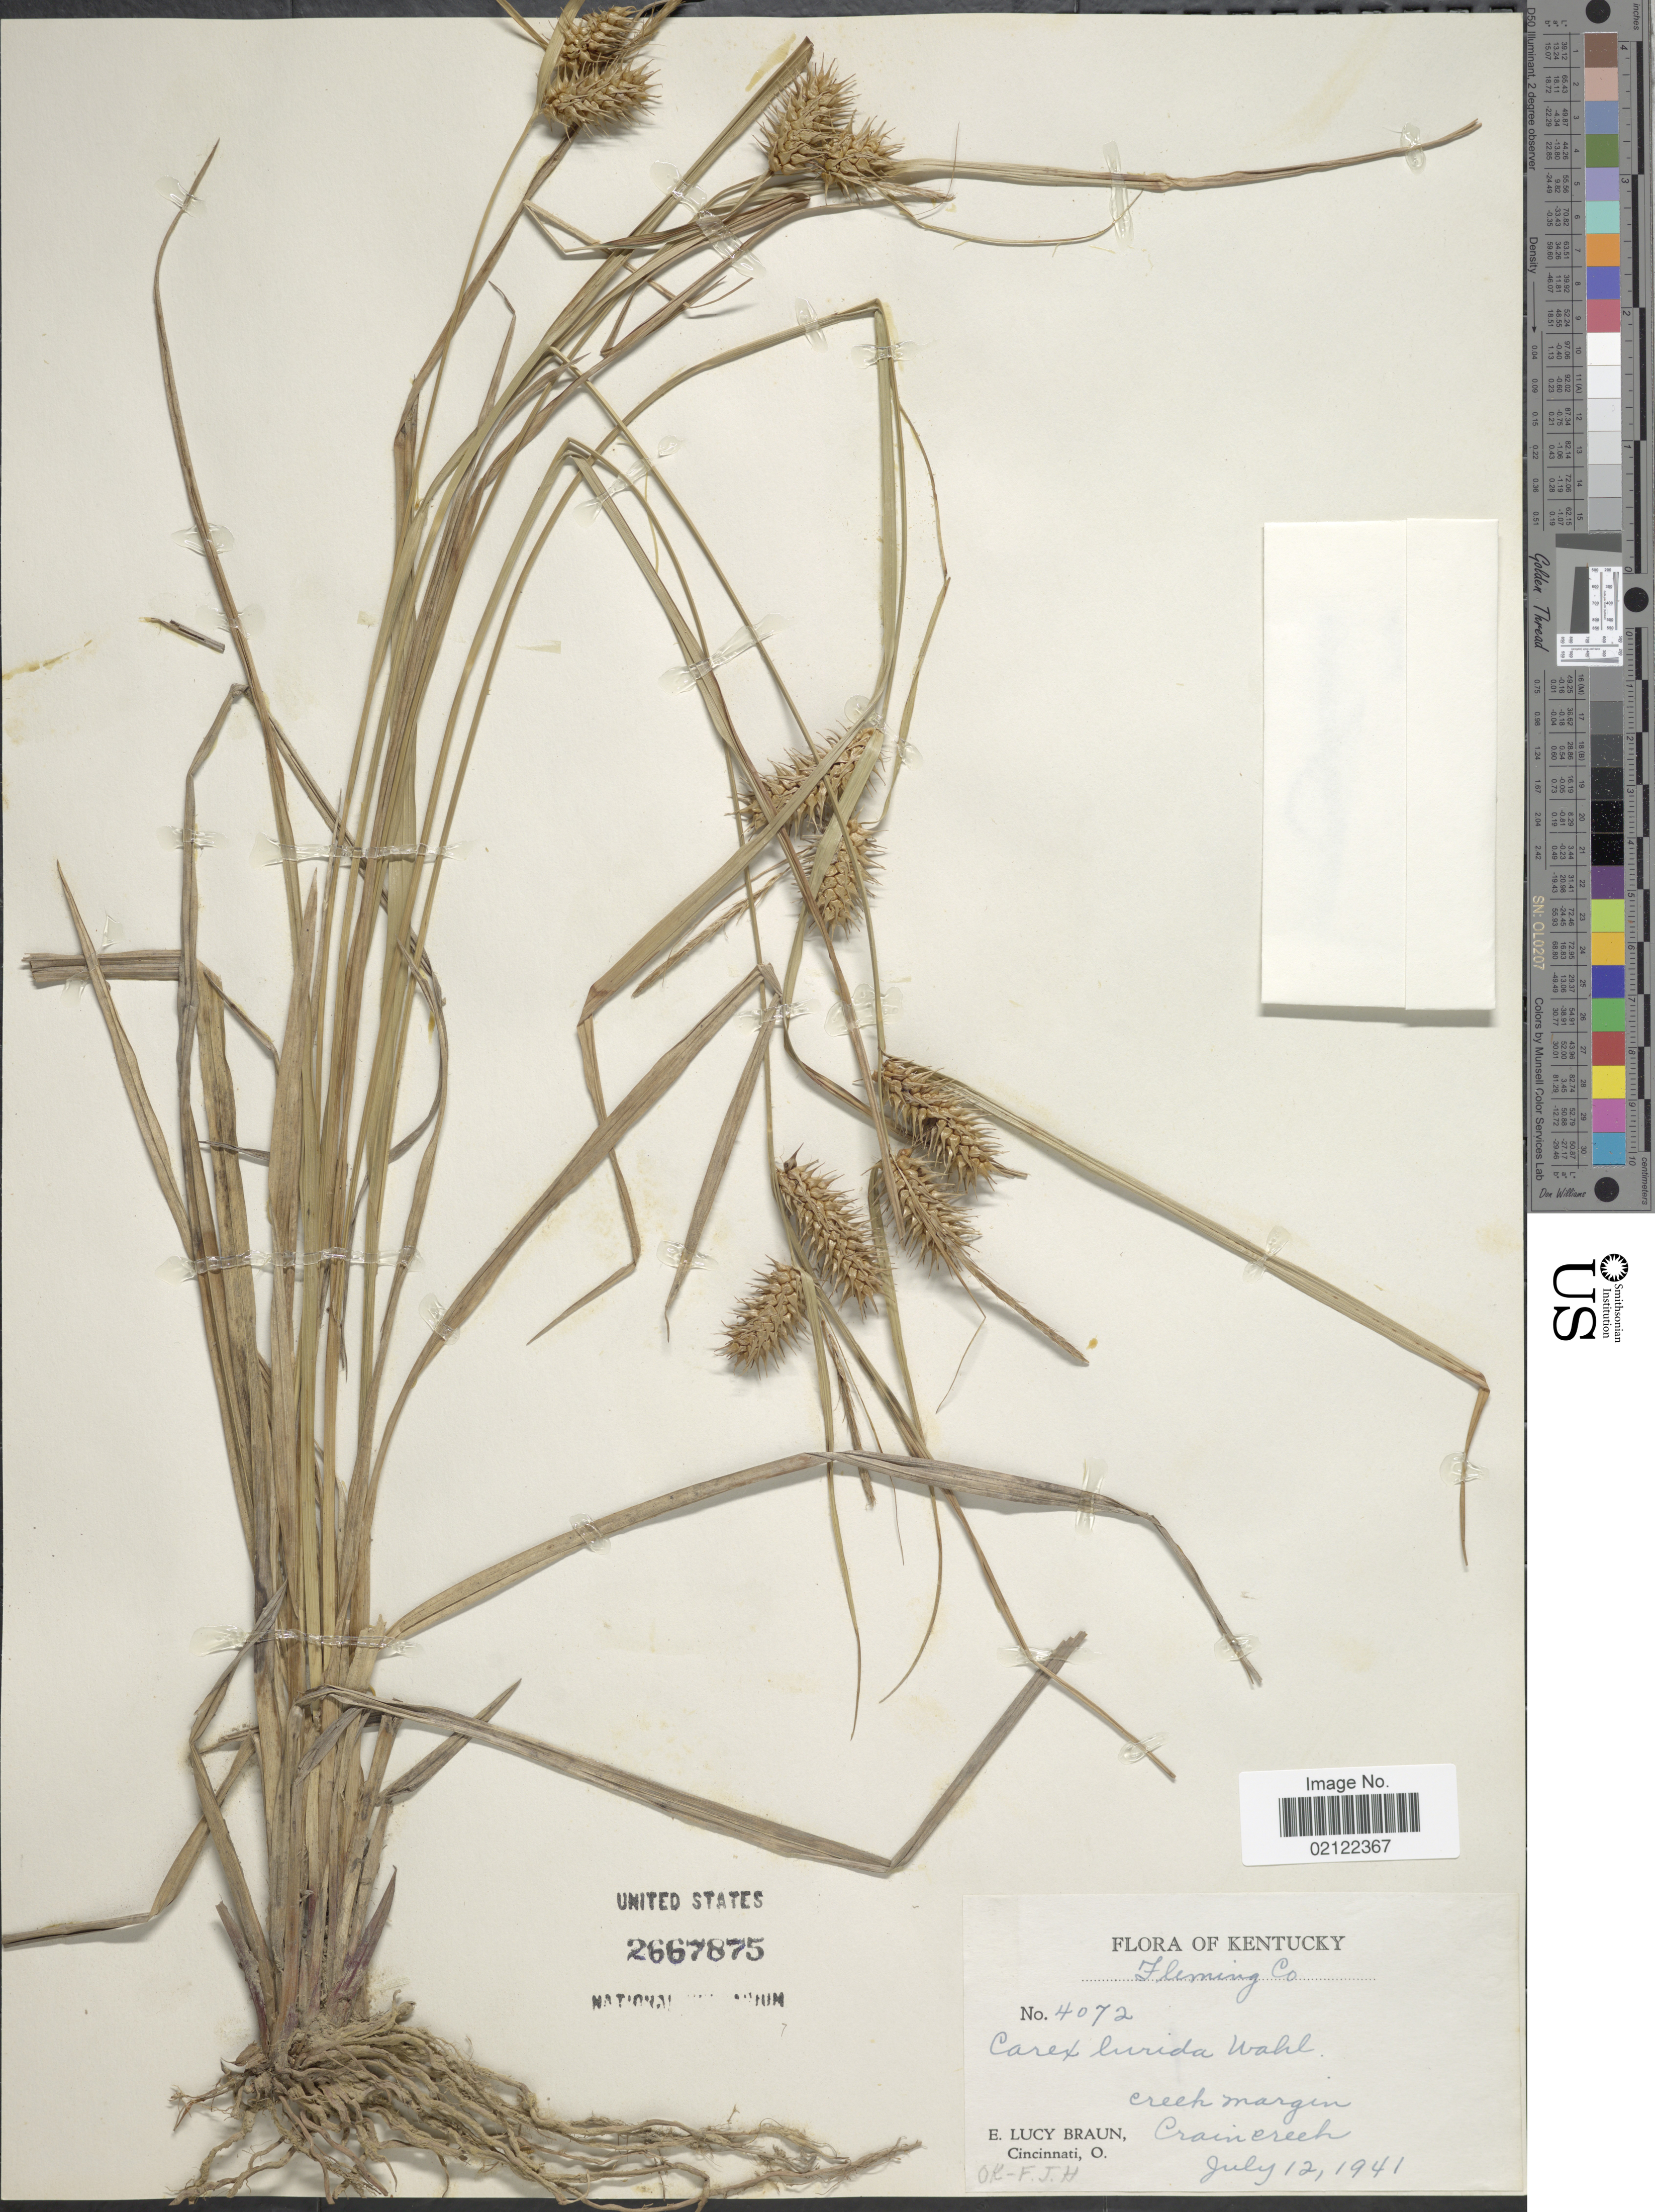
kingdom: Plantae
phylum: Tracheophyta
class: Liliopsida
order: Poales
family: Cyperaceae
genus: Carex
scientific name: Carex lurida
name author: Wahlenb.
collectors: E. L. Braun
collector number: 4072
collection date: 1941-07-12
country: United States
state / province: Kentucky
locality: Fleming Co. Creek margin. Crain creek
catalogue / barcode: US 2667875